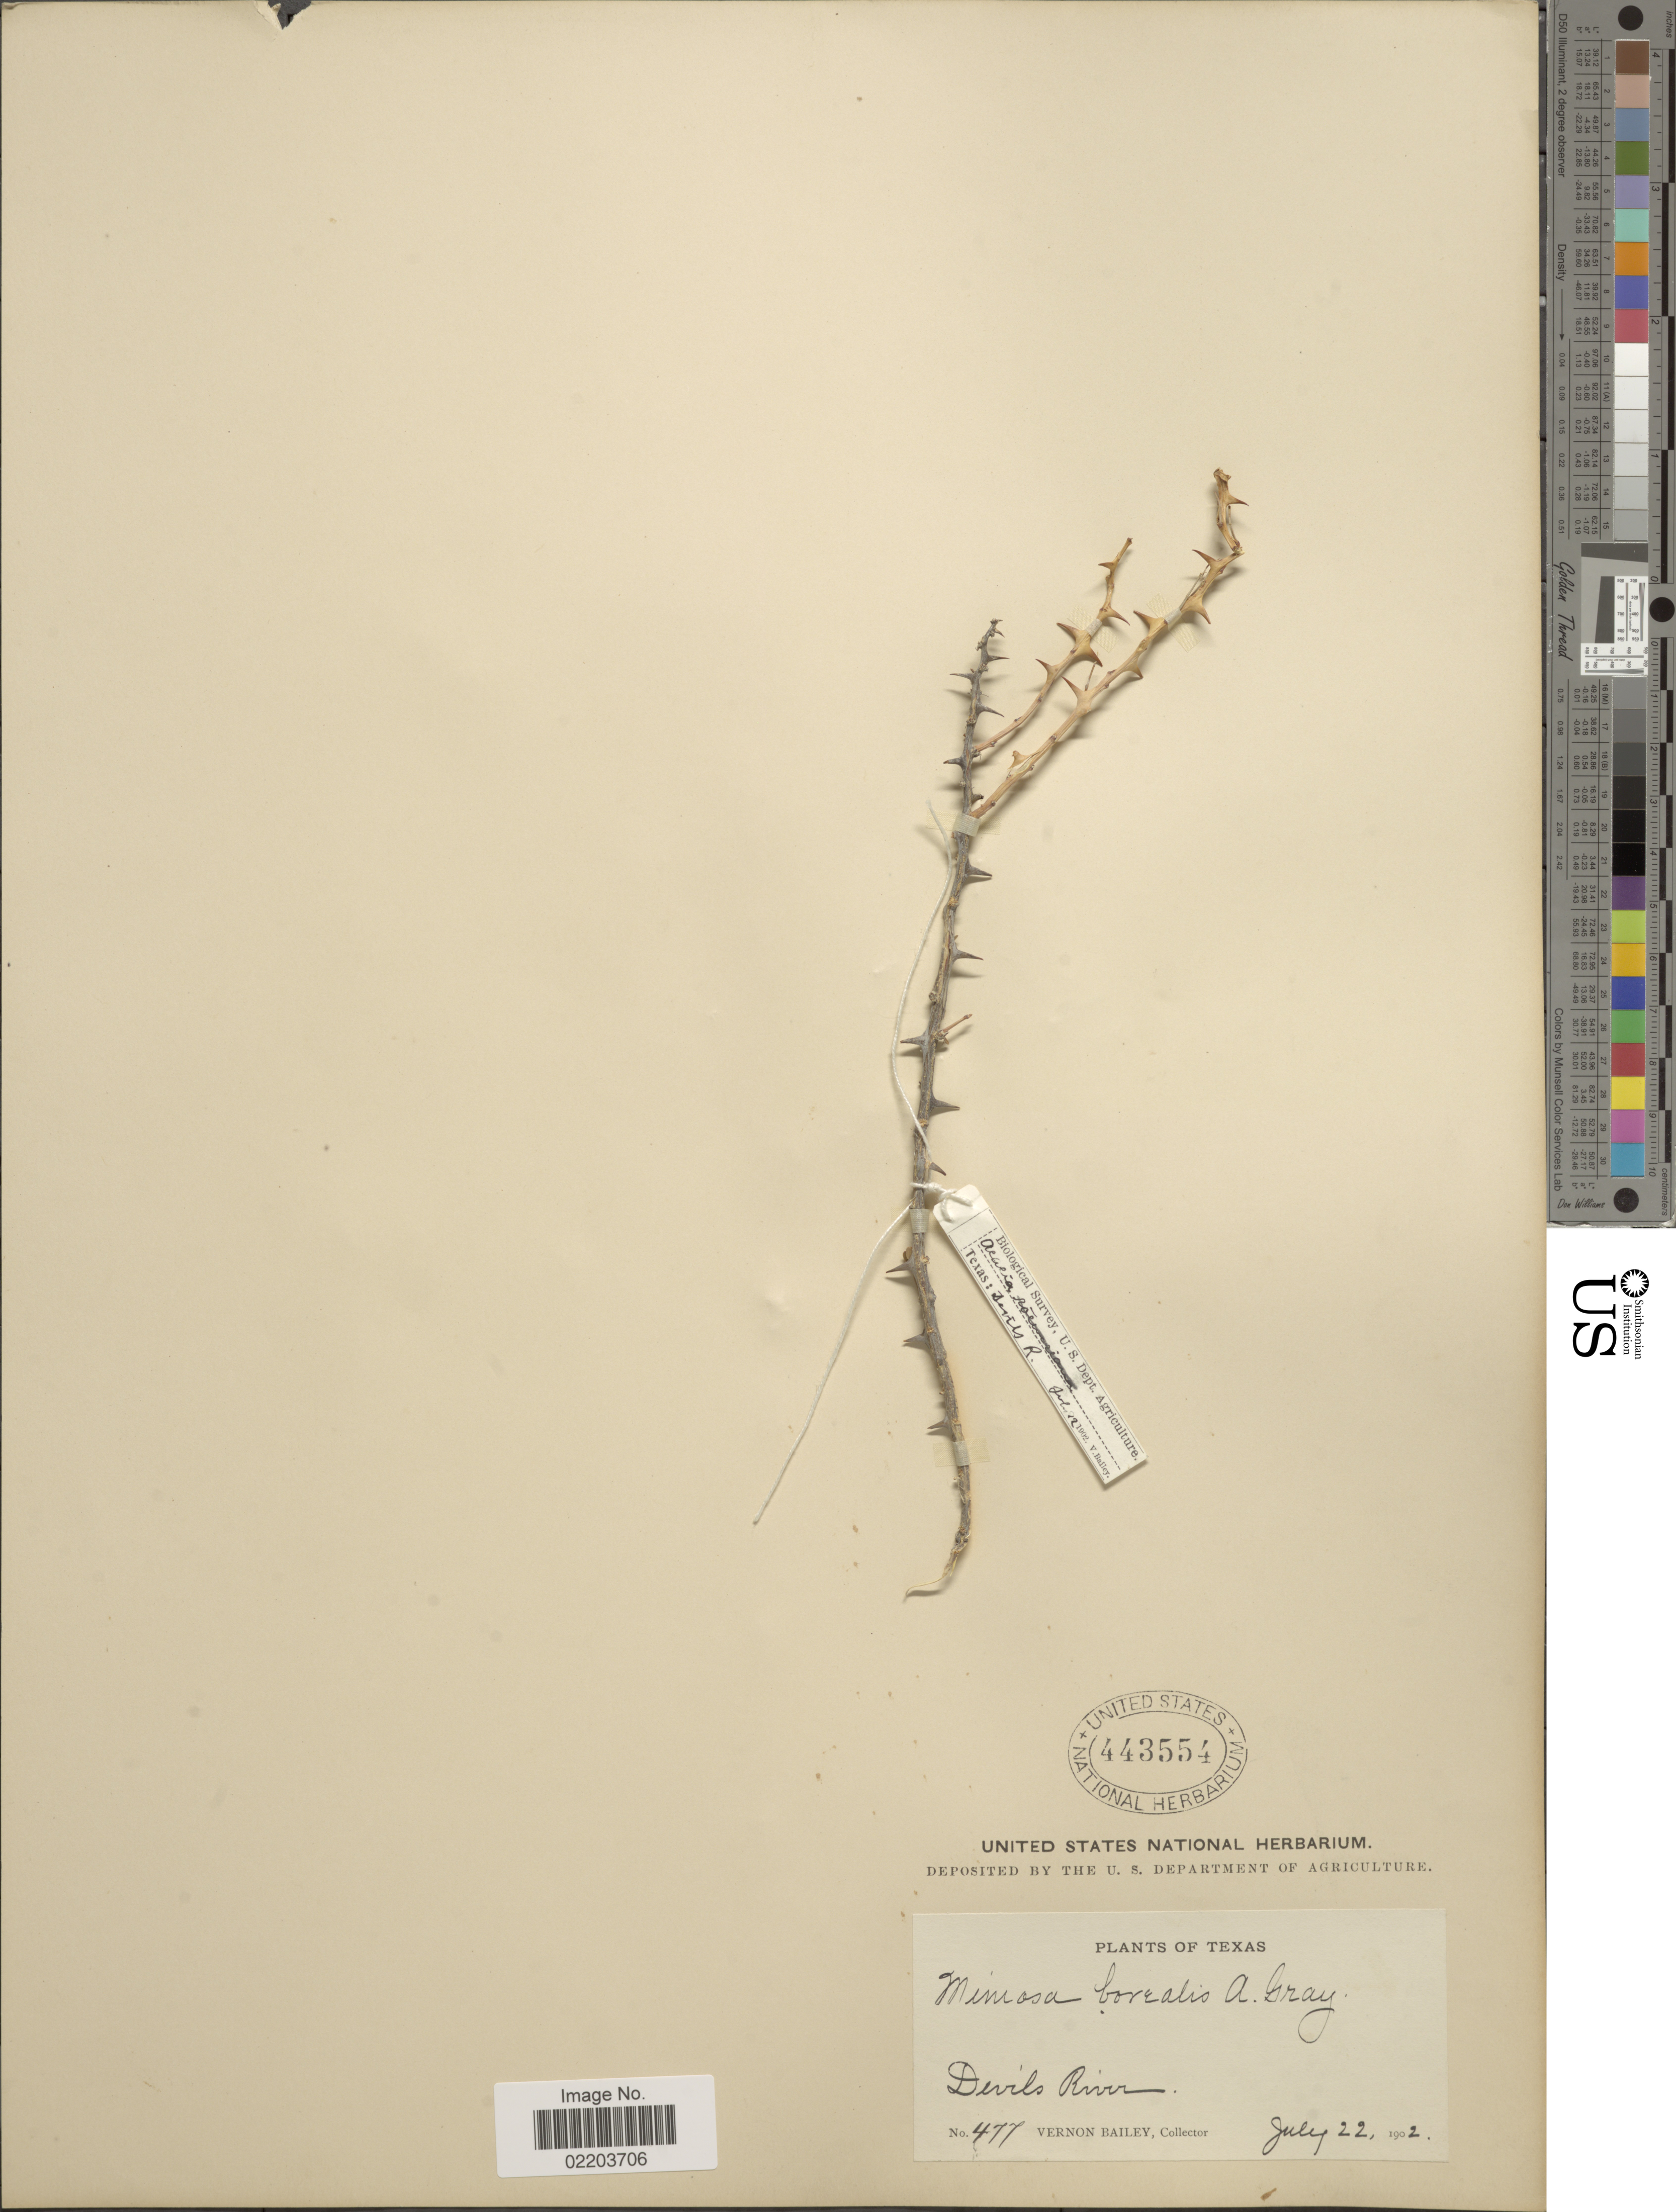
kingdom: Plantae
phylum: Tracheophyta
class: Magnoliopsida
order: Fabales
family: Fabaceae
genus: Mimosa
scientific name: Mimosa borealis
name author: A. Gray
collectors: V. O. Bailey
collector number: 477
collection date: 1902-07-22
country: United States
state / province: Texas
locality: Devils River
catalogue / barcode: US 443554